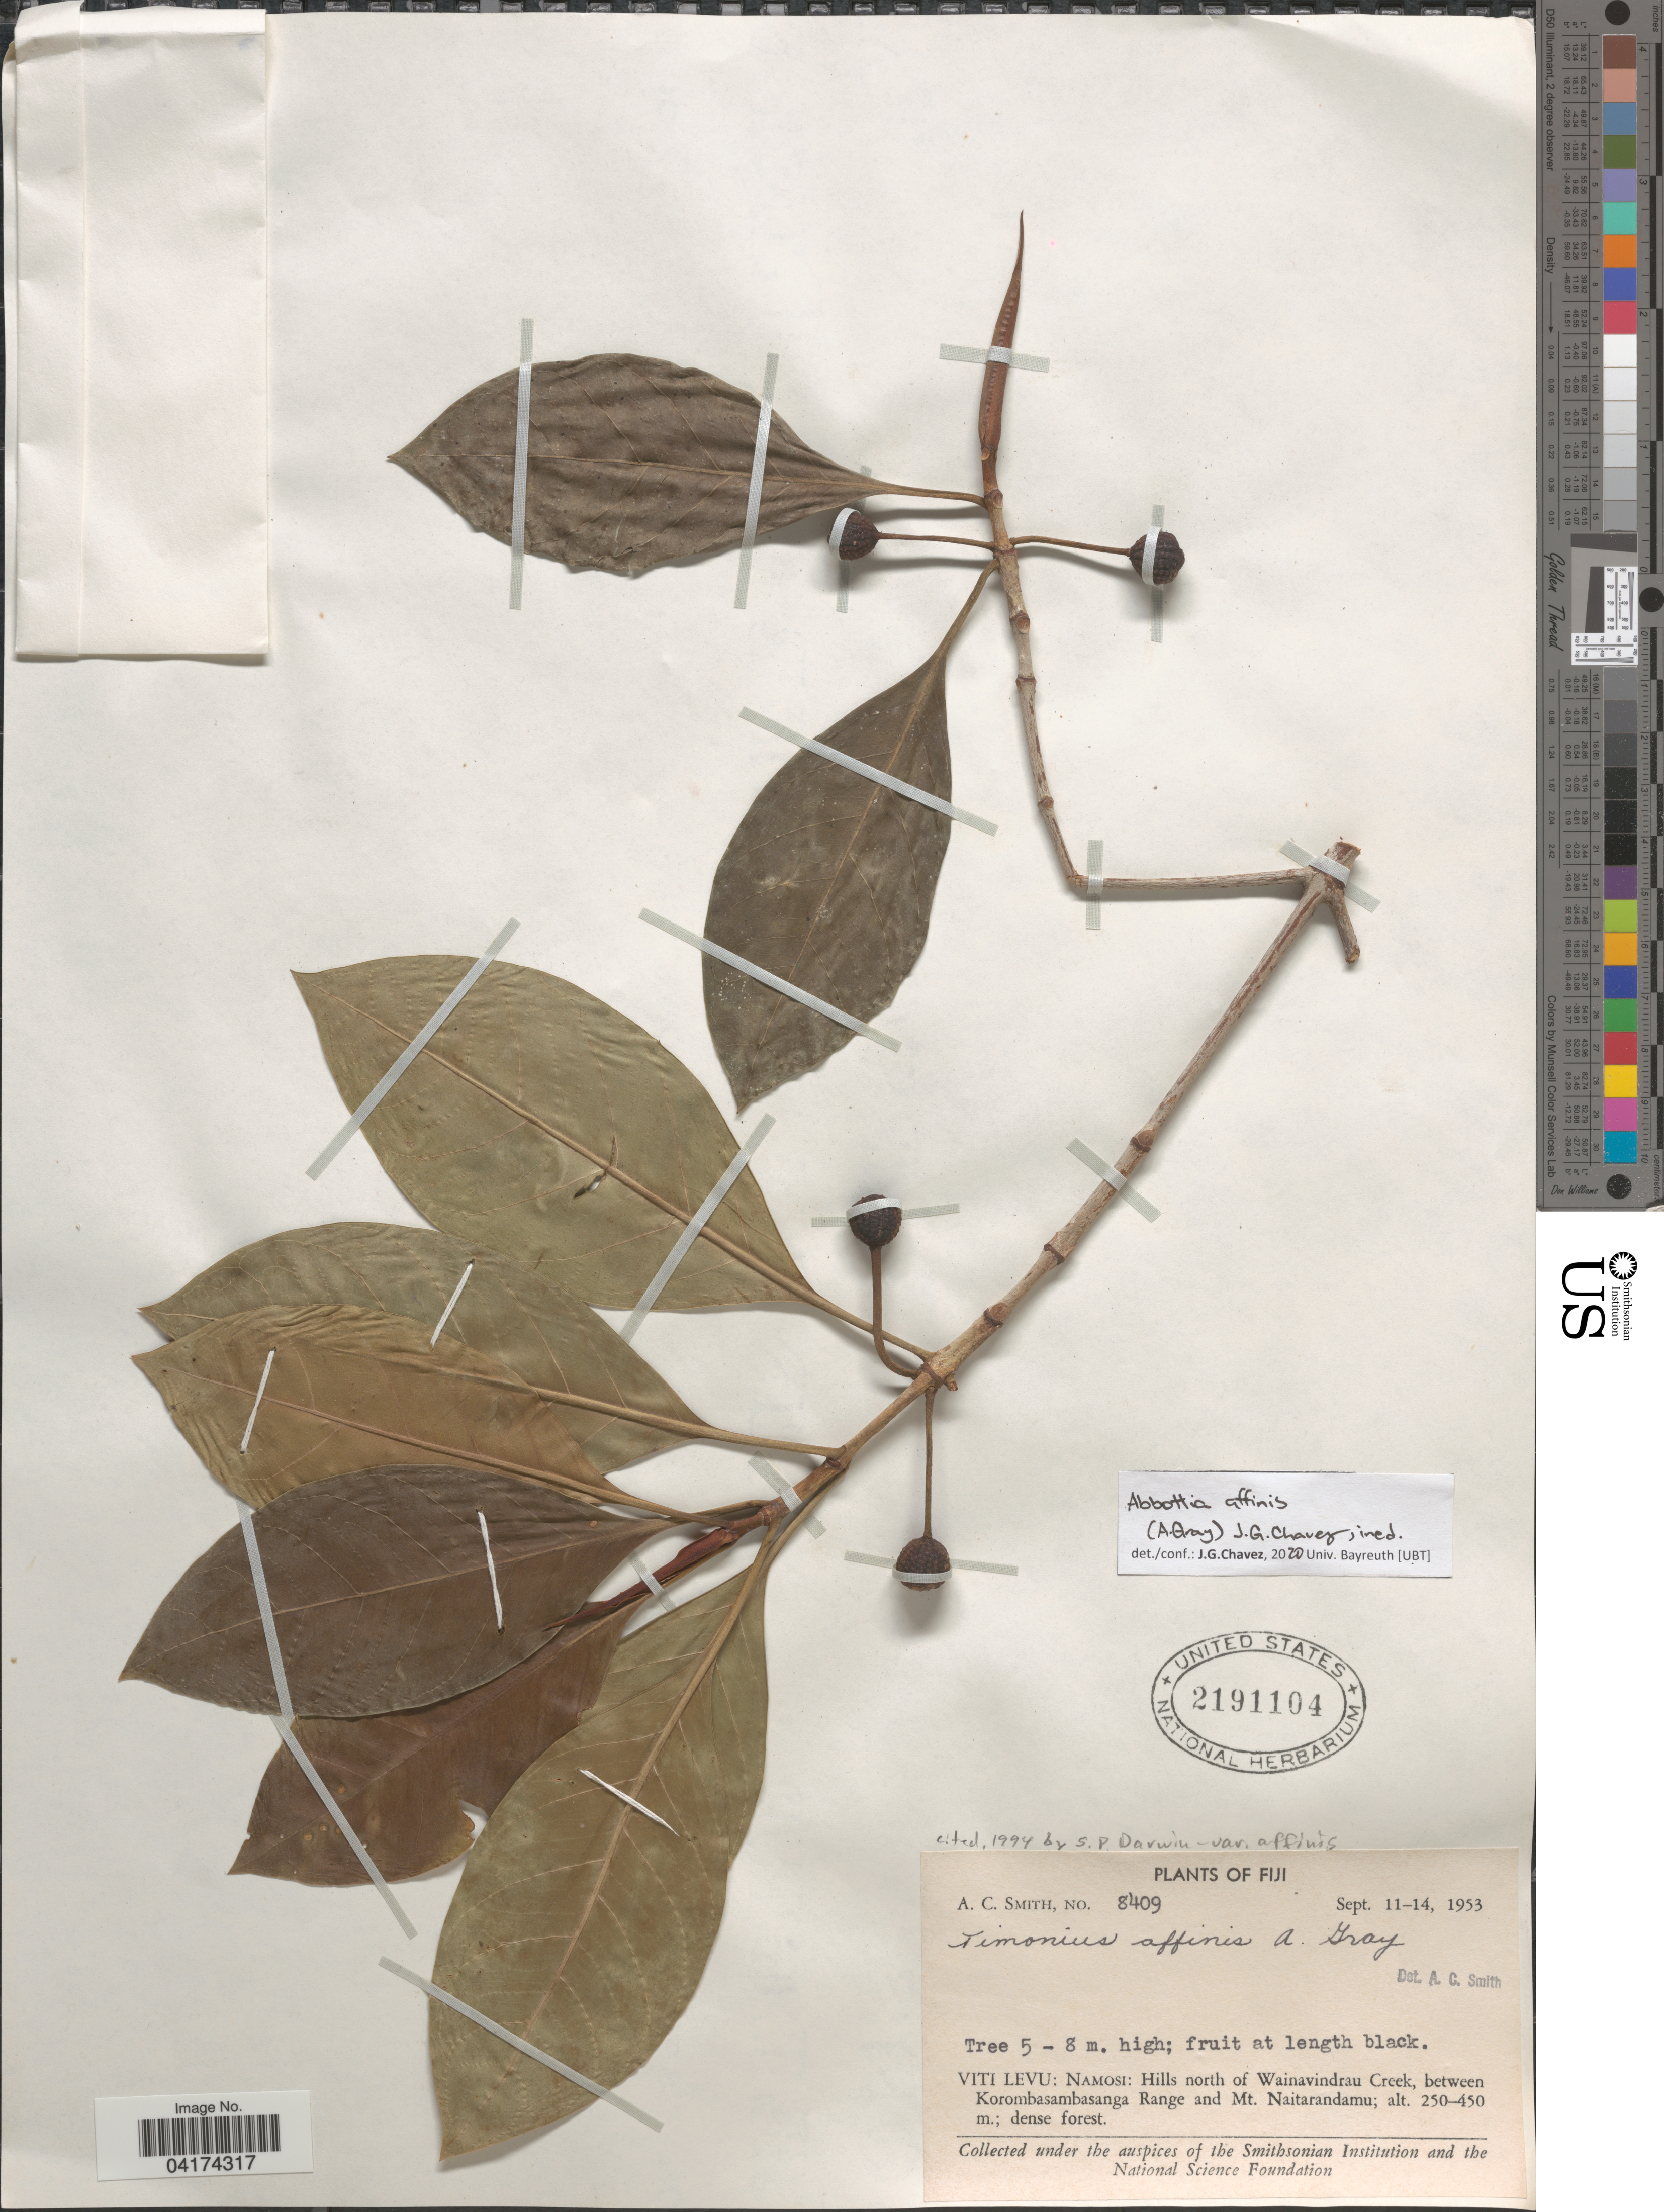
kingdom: Plantae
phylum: Tracheophyta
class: Magnoliopsida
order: Gentianales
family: Rubiaceae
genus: Abbottia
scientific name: Abbottia affinis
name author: (A. Gray) S.P. Darwin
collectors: A. C. Smith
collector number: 8409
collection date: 1953-09-11/1953-09-14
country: Fiji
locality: Viti Levu: Namosi: Hills north of Wainavindrau Creek, between Korombasambasanga Range and Mt. Naitarandamu.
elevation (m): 250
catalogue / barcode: US 2191104